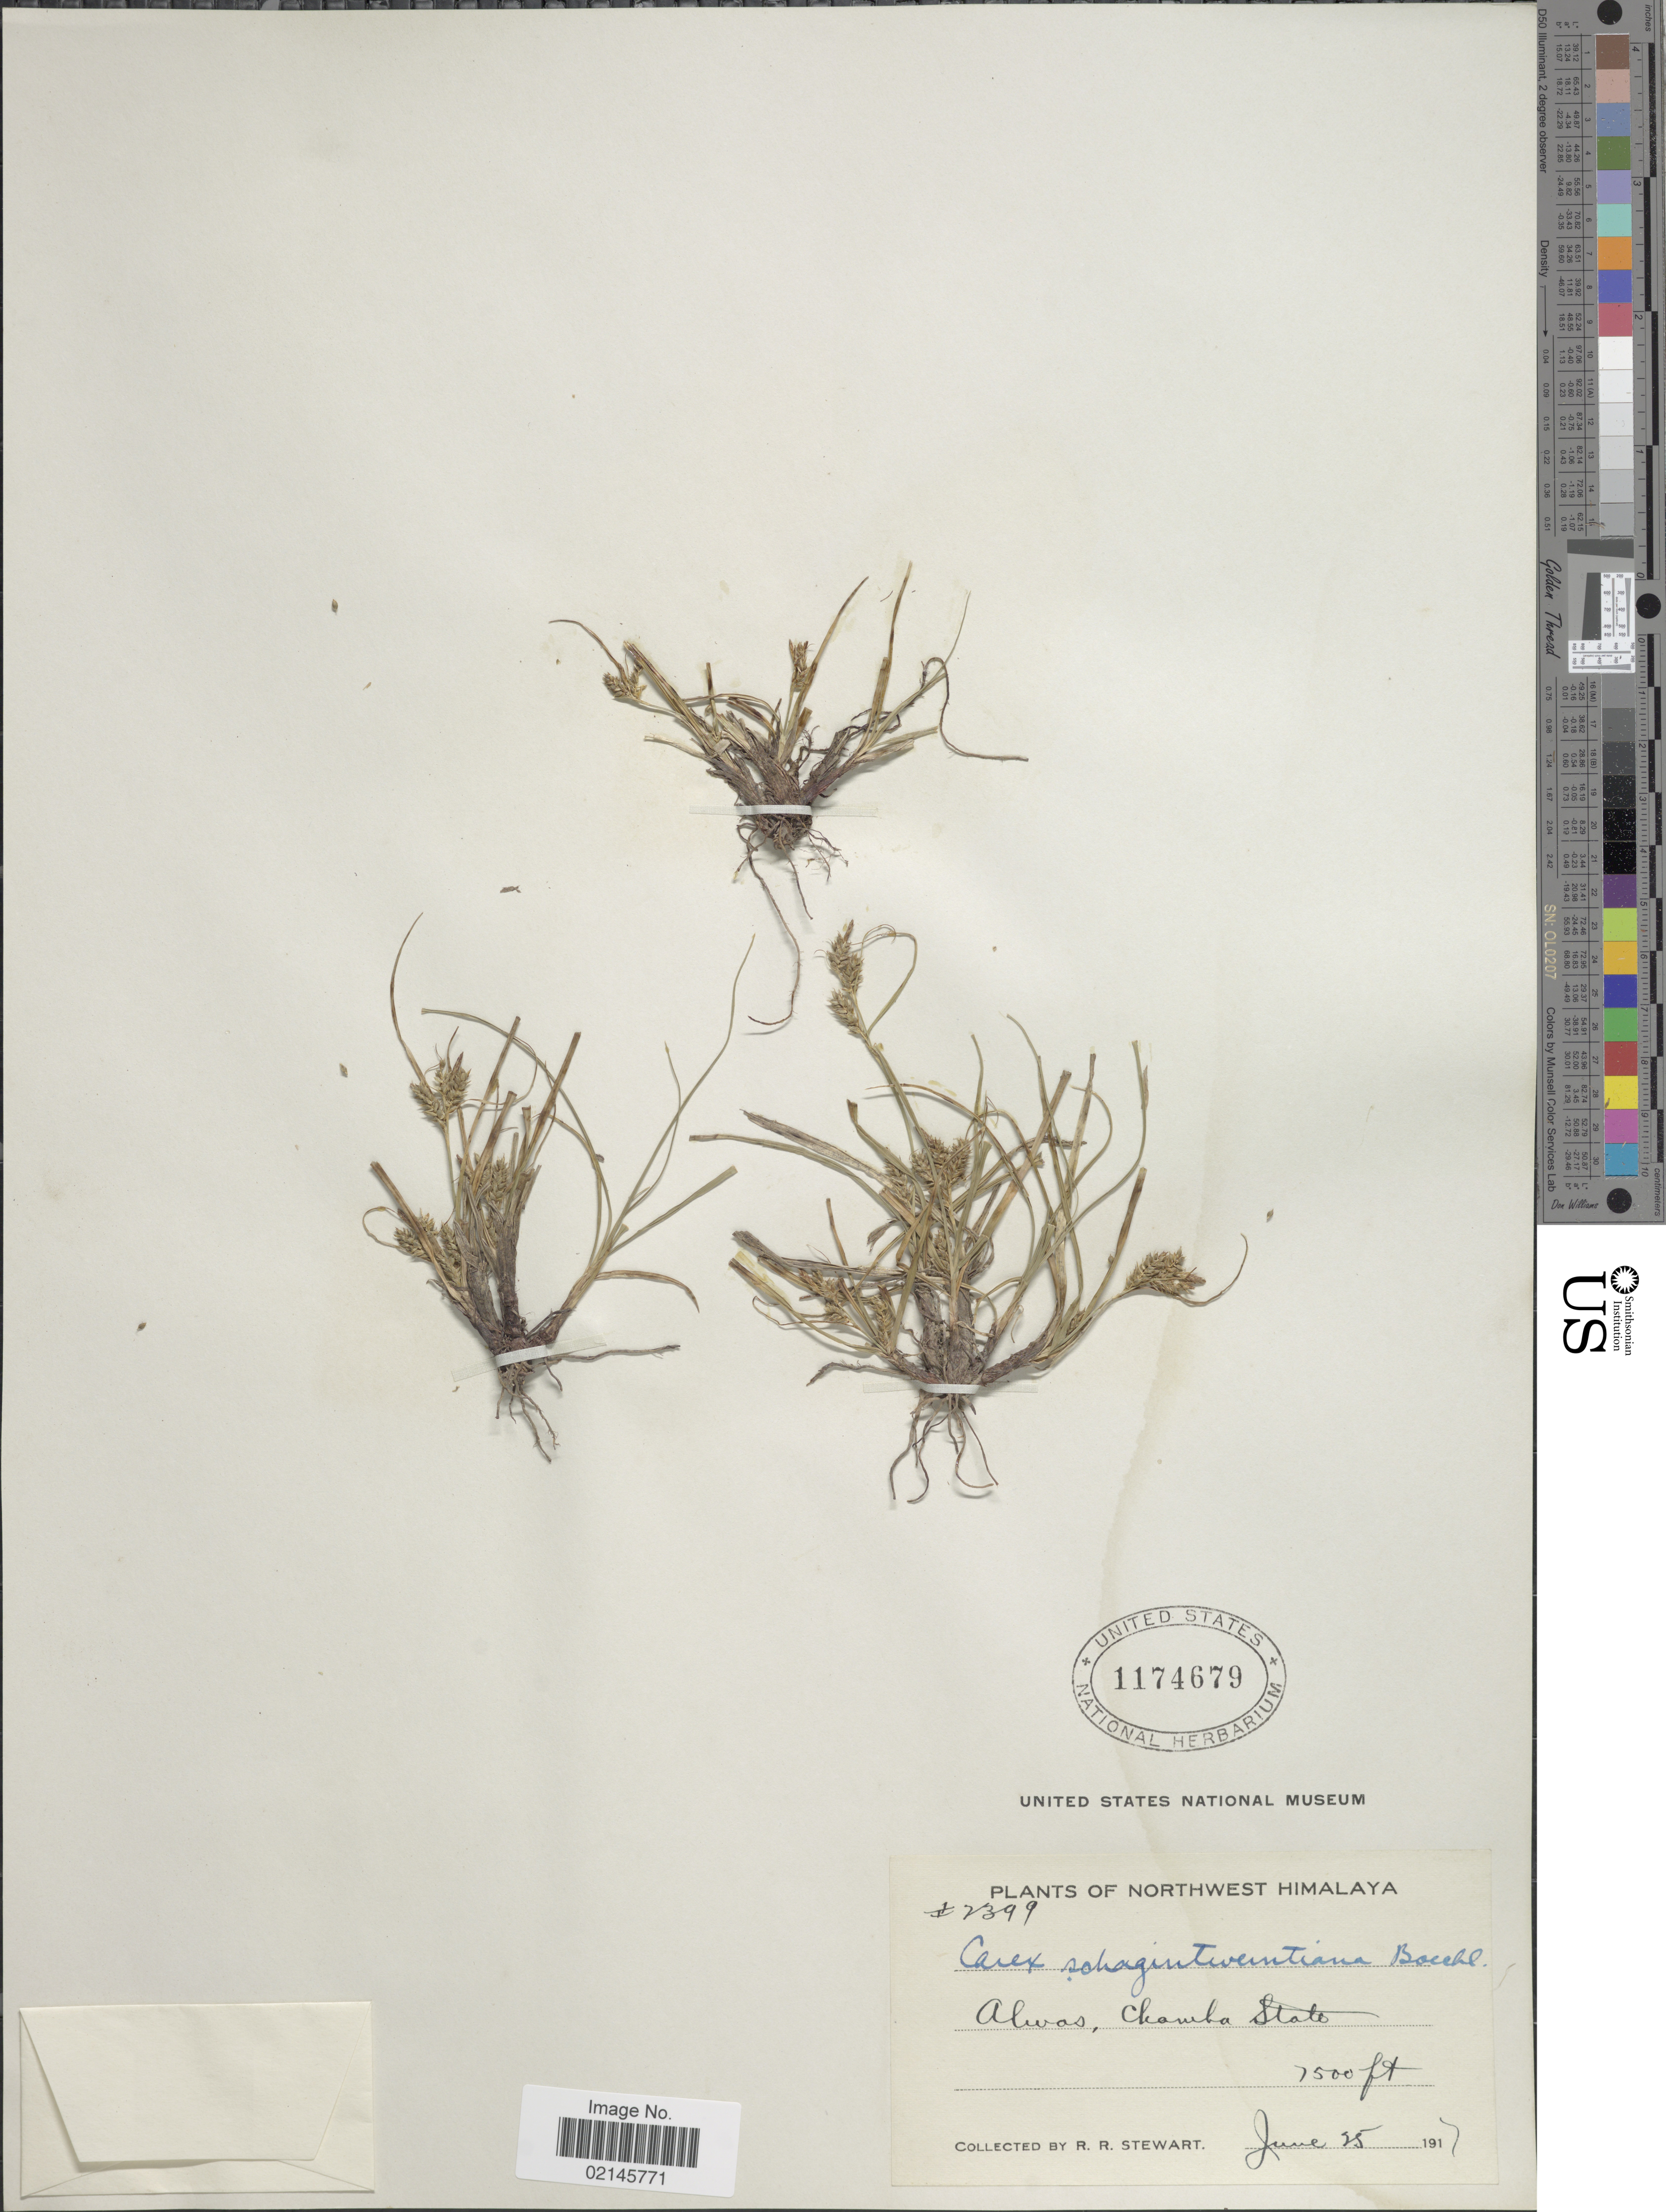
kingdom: Plantae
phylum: Tracheophyta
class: Liliopsida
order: Poales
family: Cyperaceae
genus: Carex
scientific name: Carex schlagintweitiana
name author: Boeckeler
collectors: R. R. Stewart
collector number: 2399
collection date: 1917-06-25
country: India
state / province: Himachal Pradesh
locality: Northwest Himalaya. Alwas, Chamba State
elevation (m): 2286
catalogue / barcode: US 1174679